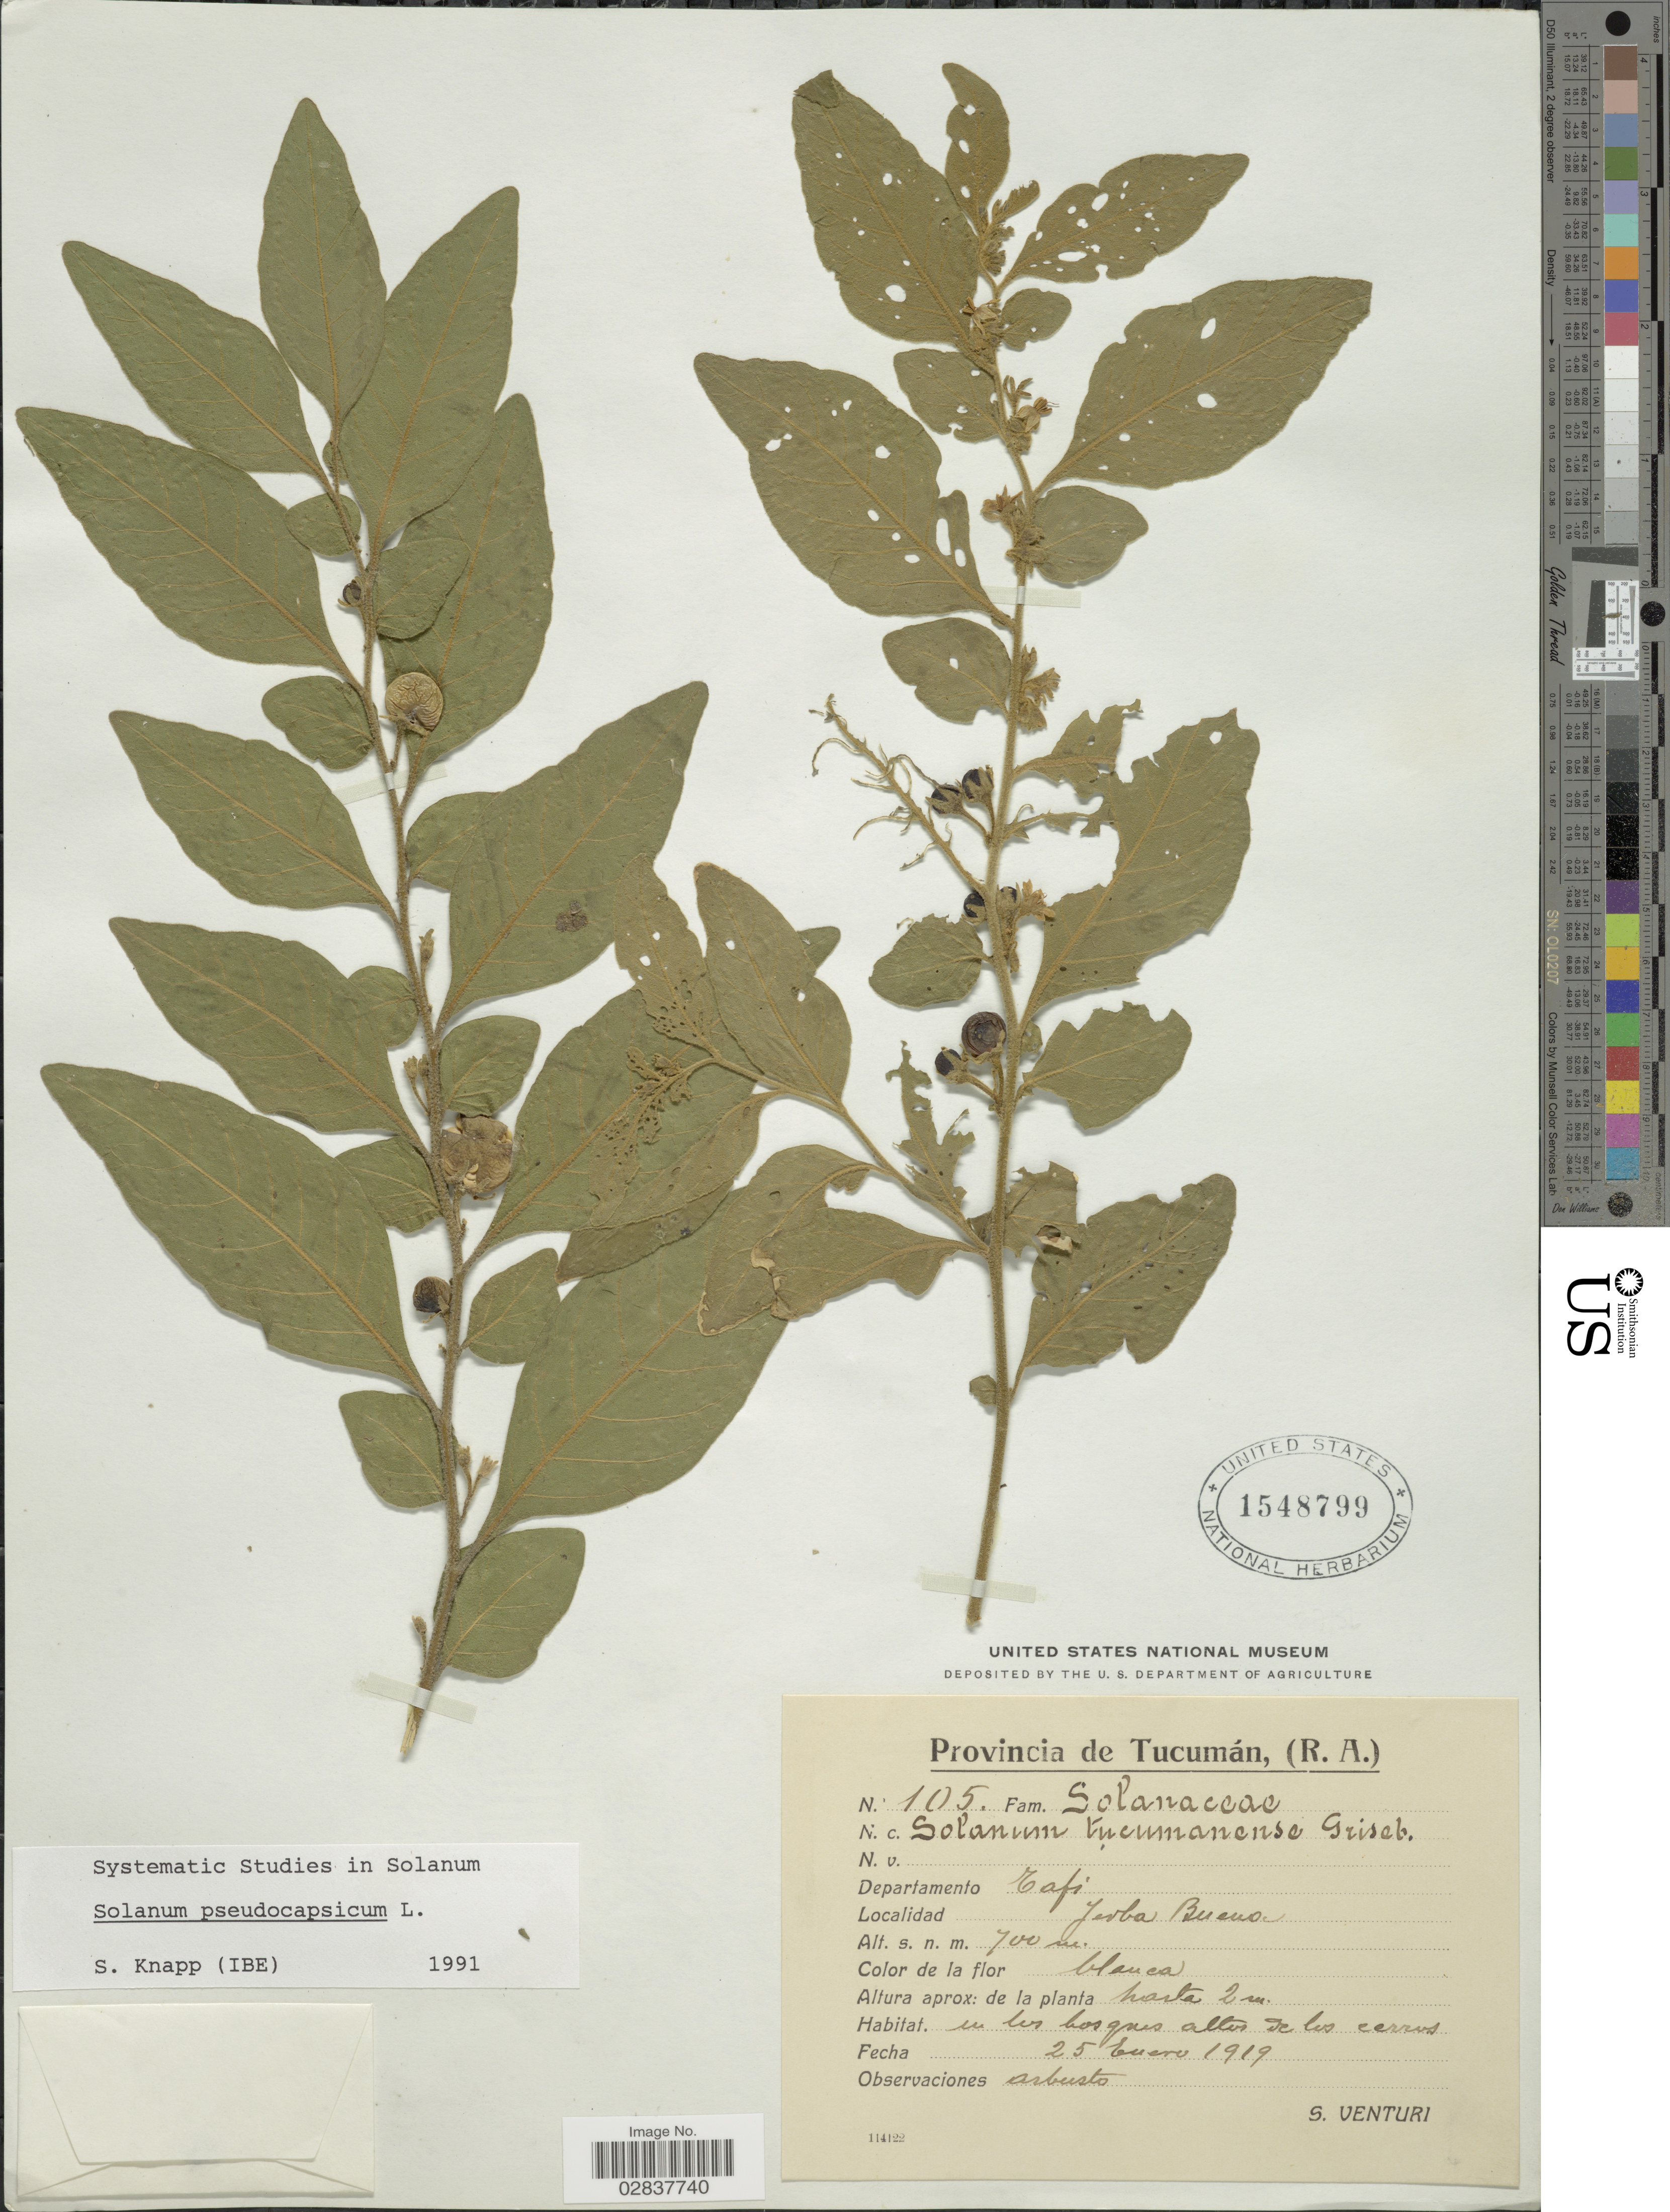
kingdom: Plantae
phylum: Tracheophyta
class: Magnoliopsida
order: Solanales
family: Solanaceae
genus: Solanum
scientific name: Solanum pseudocapsicum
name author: L.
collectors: S. Venturi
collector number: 105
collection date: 1919-01-25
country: Argentina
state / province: Tucuman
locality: (R.A.), Departamento Tafi, Yerba Bueno.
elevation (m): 700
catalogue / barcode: US 1548799